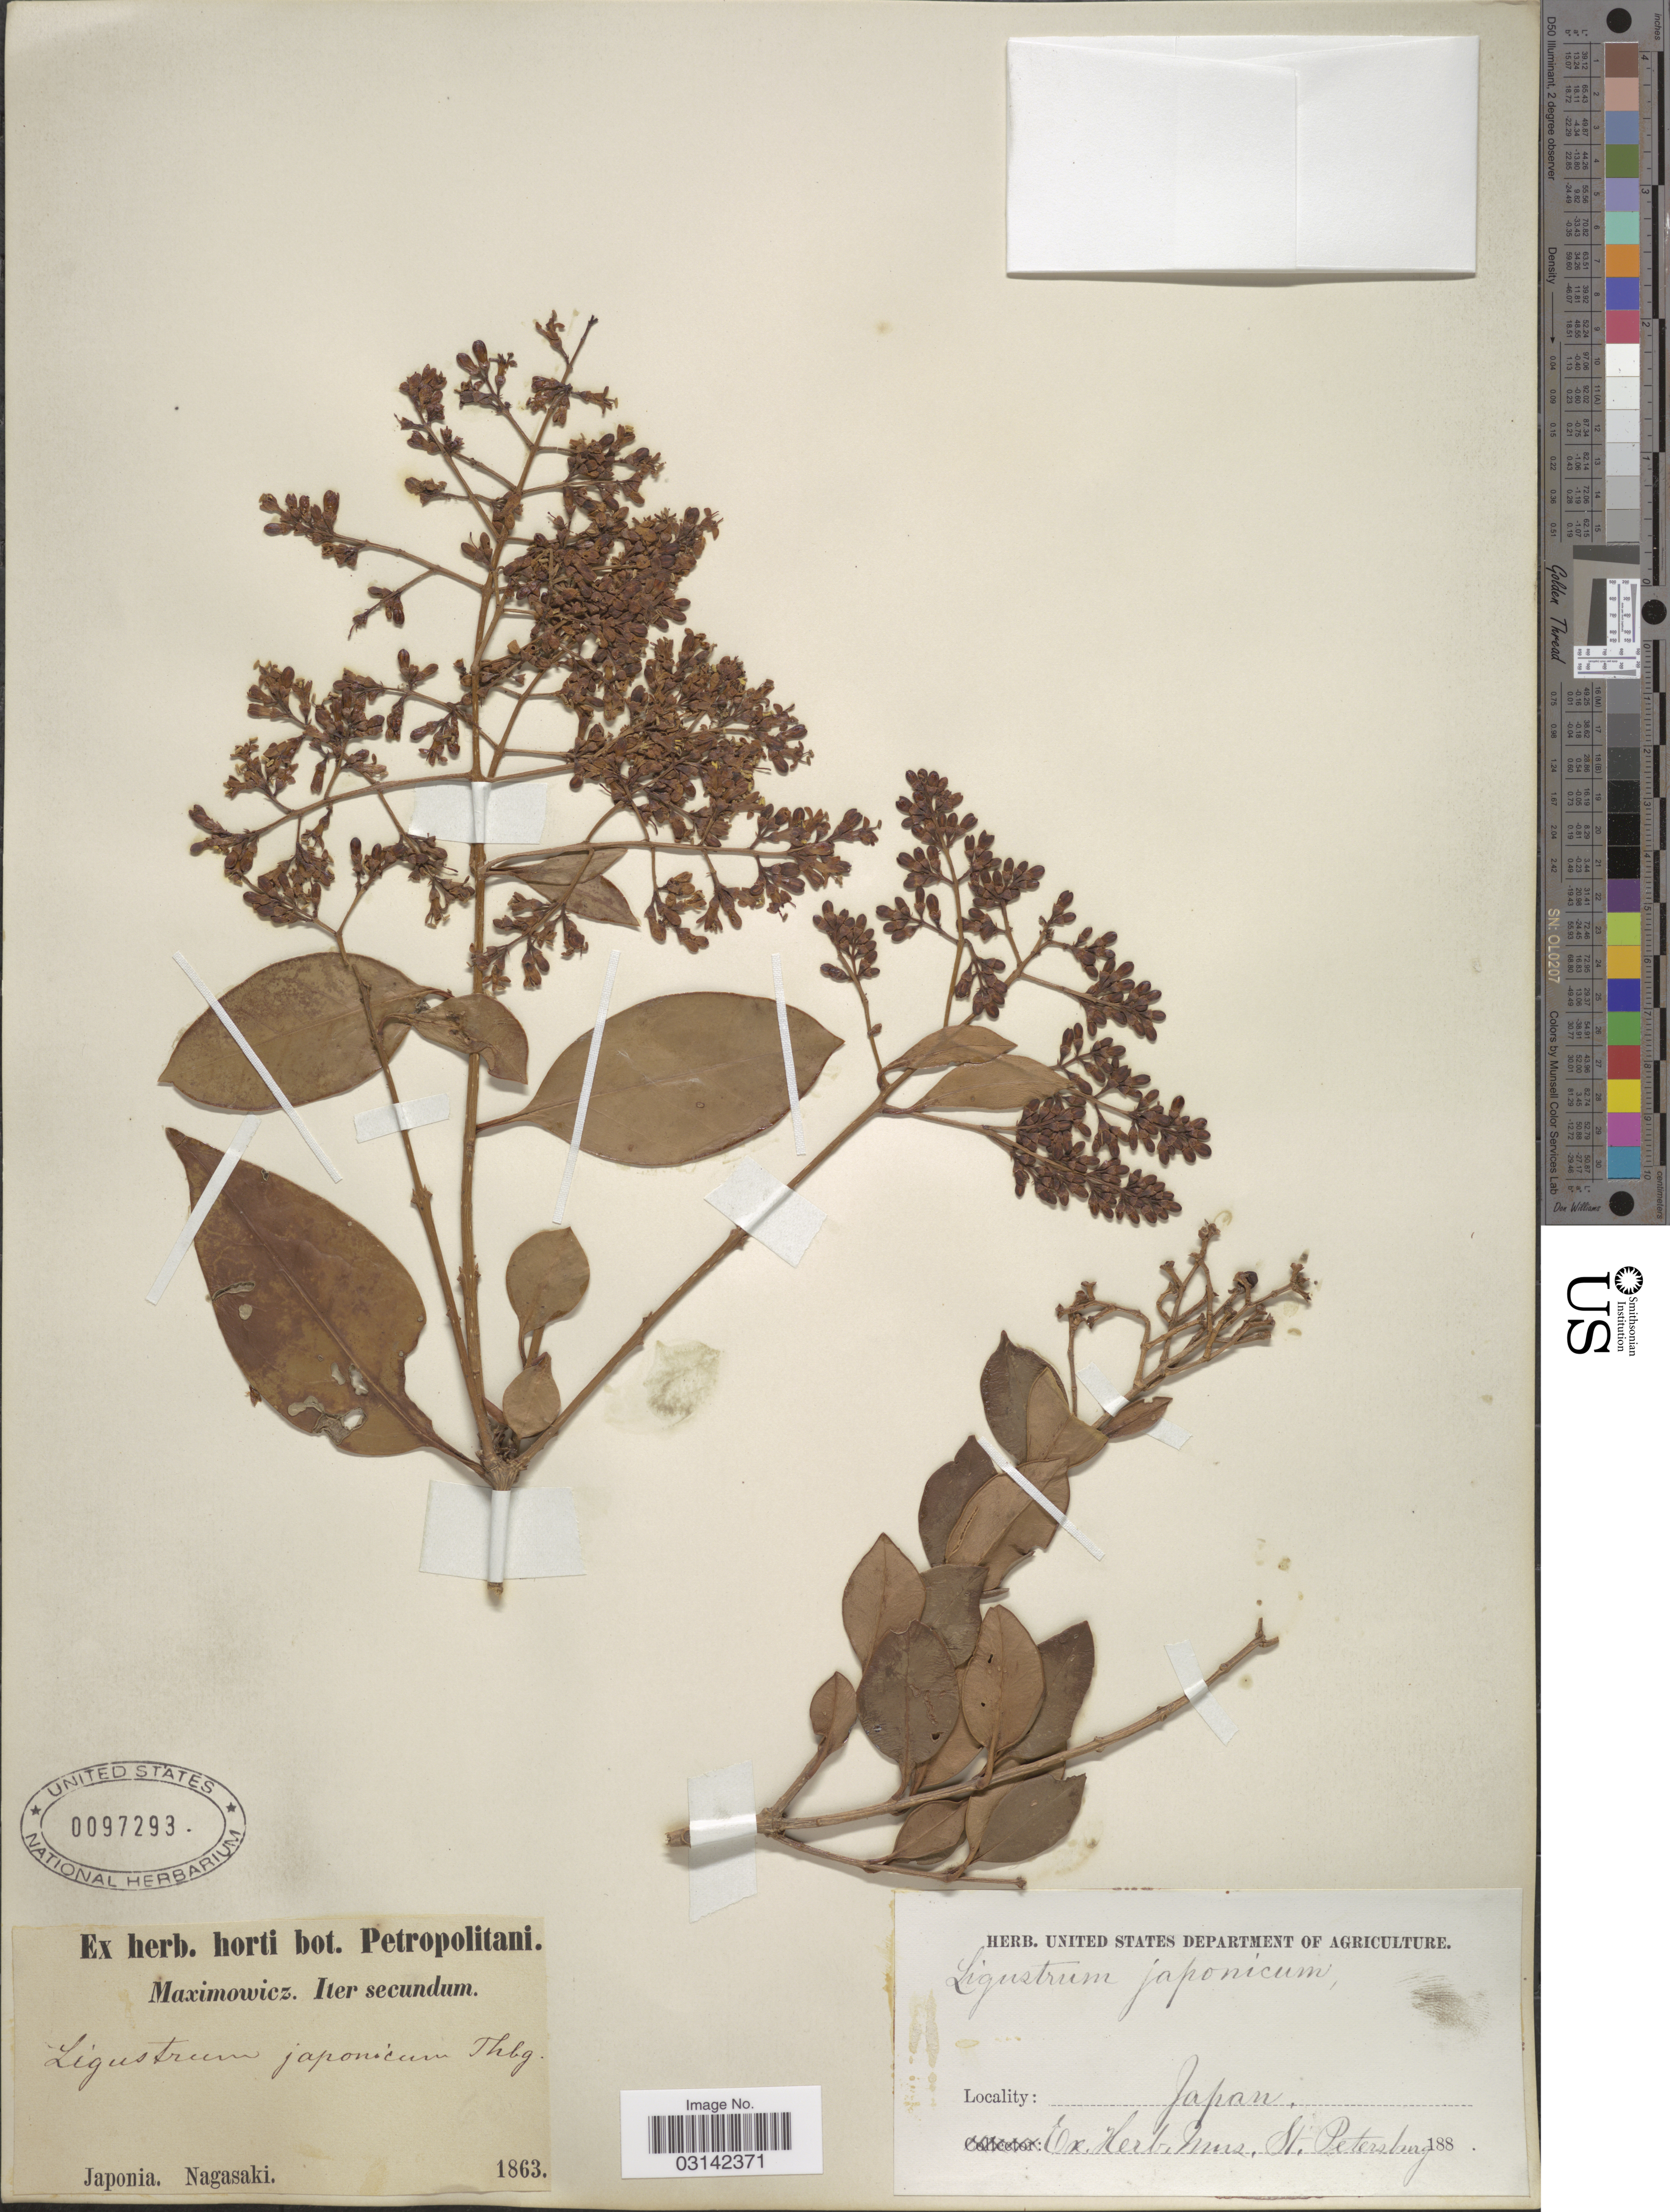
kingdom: Plantae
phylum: Tracheophyta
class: Magnoliopsida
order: Lamiales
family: Oleaceae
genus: Ligustrum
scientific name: Ligustrum japonicum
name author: Thunb.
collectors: Maximowicz, --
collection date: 1863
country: Japan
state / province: Nagasaki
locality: Japonia.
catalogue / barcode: US 97293